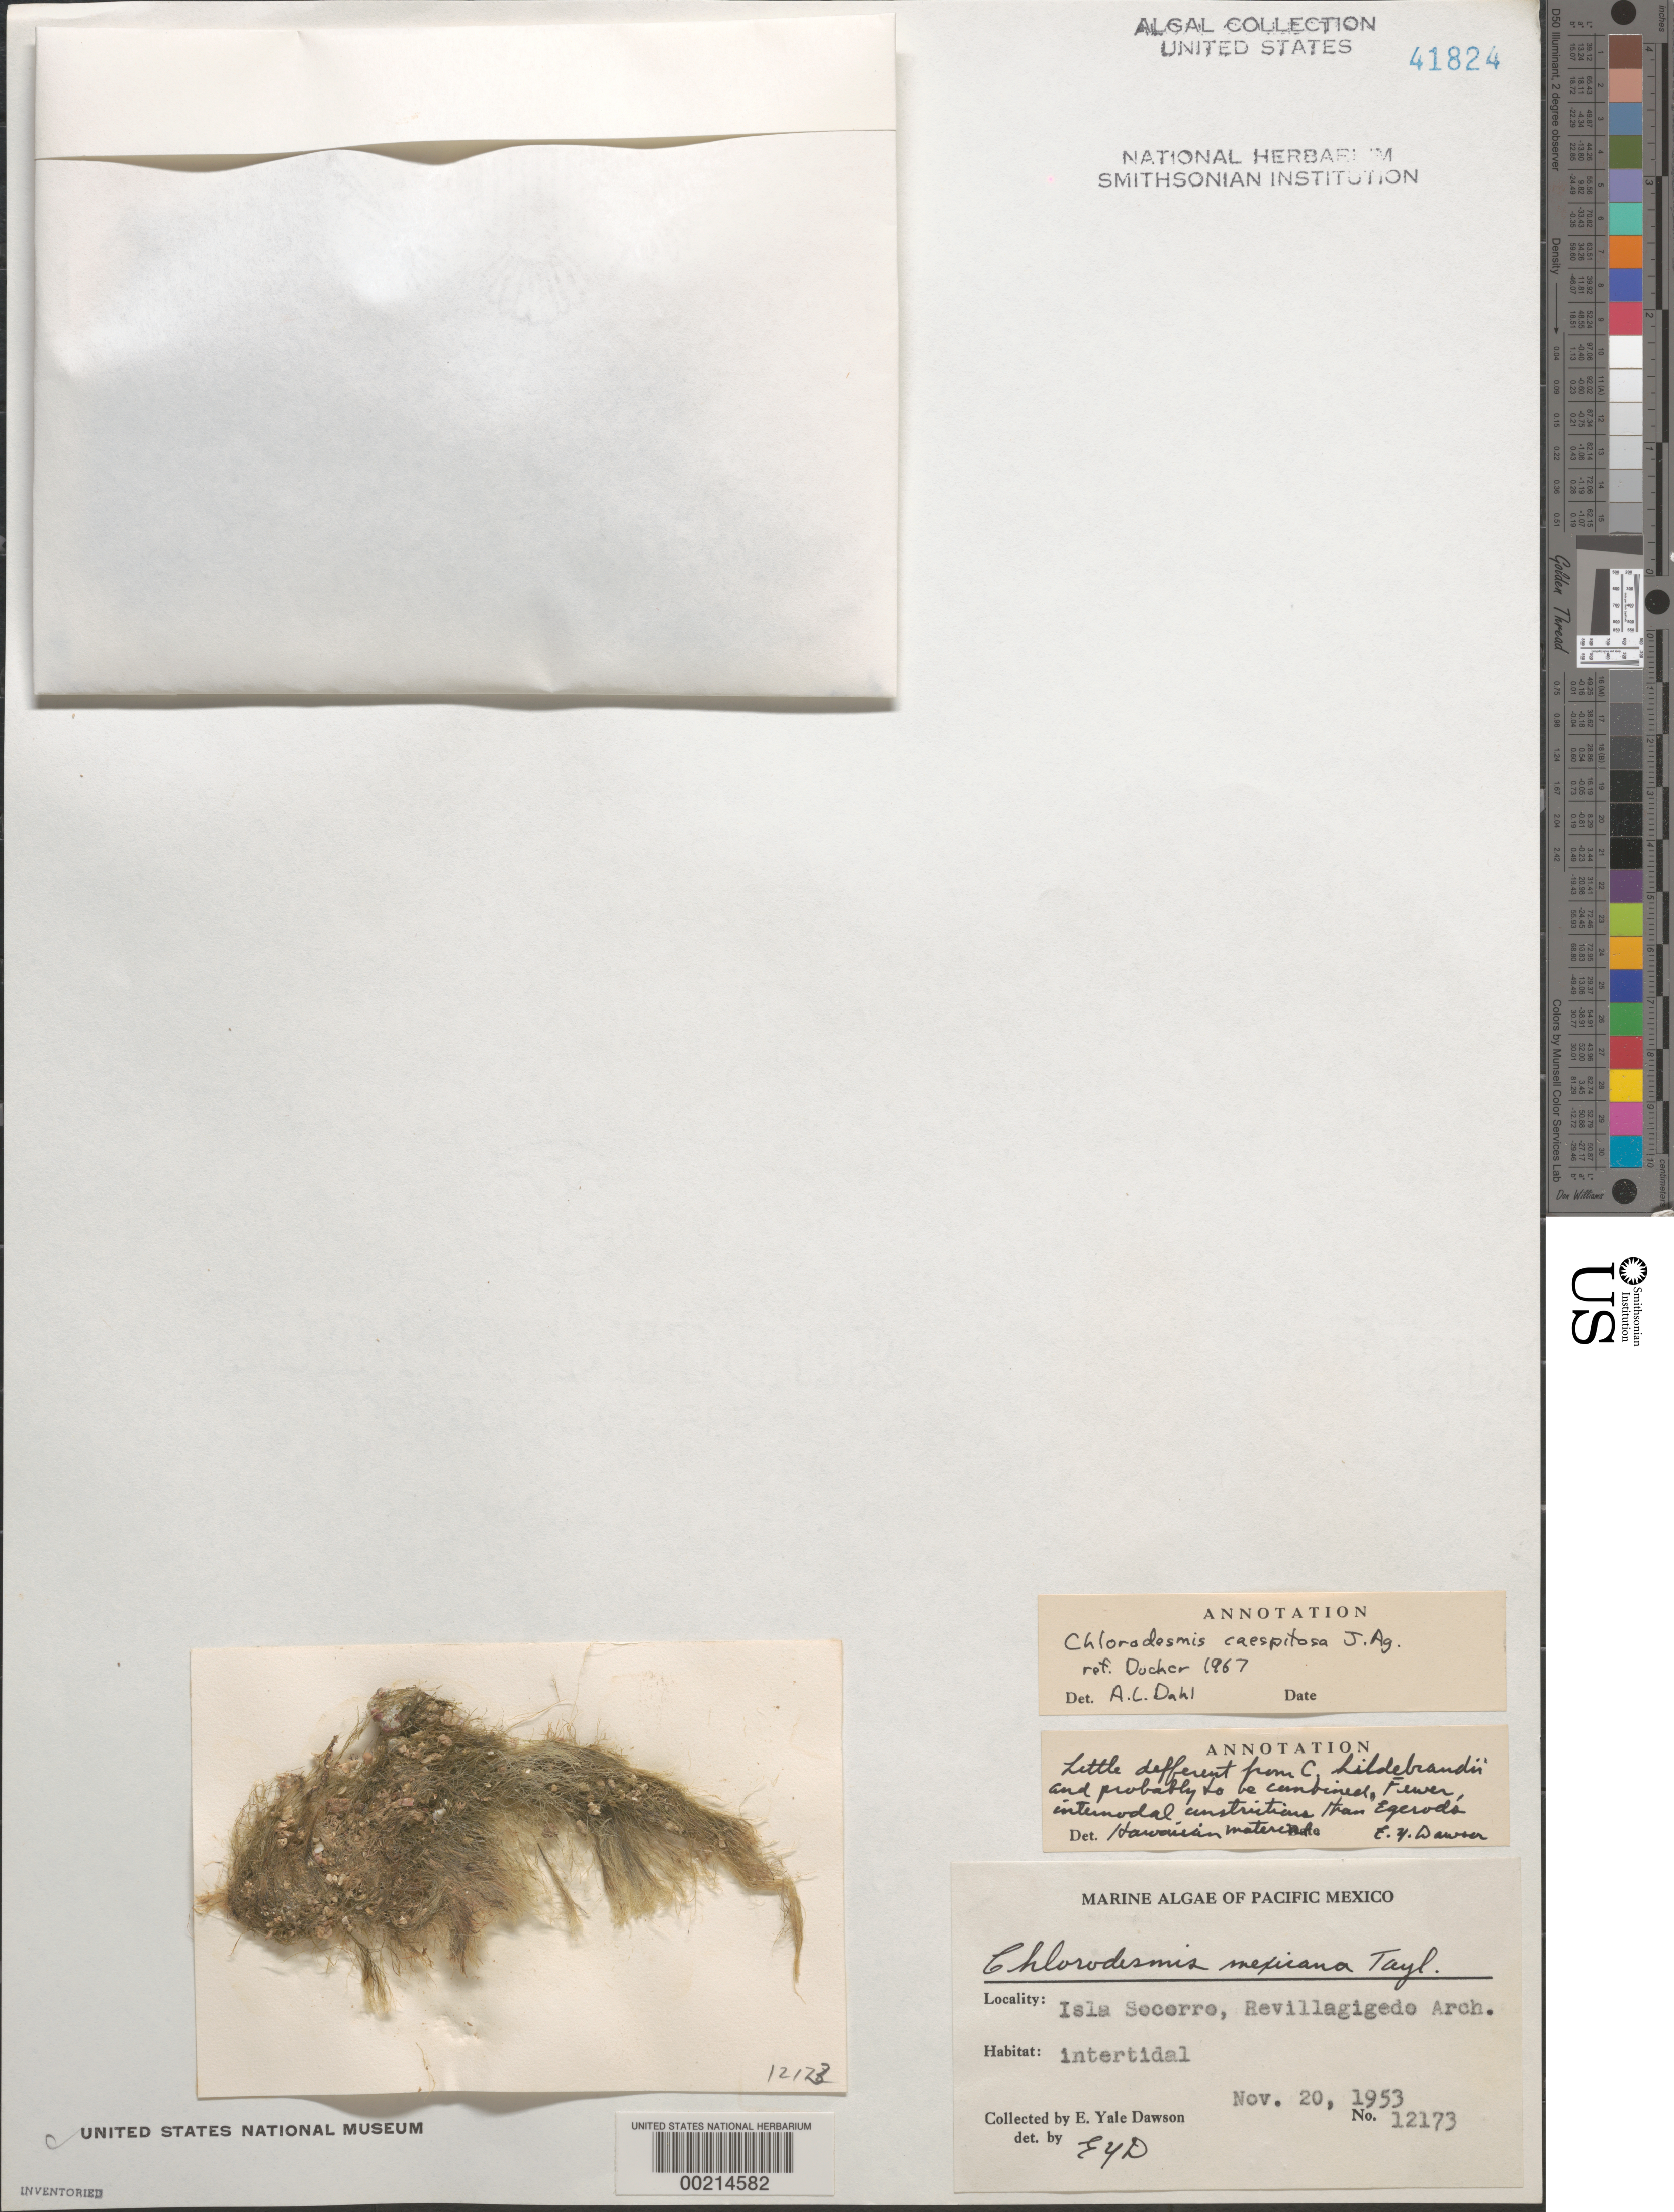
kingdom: Plantae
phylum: Chlorophyta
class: Ulvophyceae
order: Bryopsidales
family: Udoteaceae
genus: Chlorodesmis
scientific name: Chlorodesmis caespitosa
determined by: Dahl, A. E.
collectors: E. Y. Dawson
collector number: EYD 12173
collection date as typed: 20 Nov 1953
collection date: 1953-11-20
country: Mexico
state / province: Colima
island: Isla Socorro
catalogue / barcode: US 41824